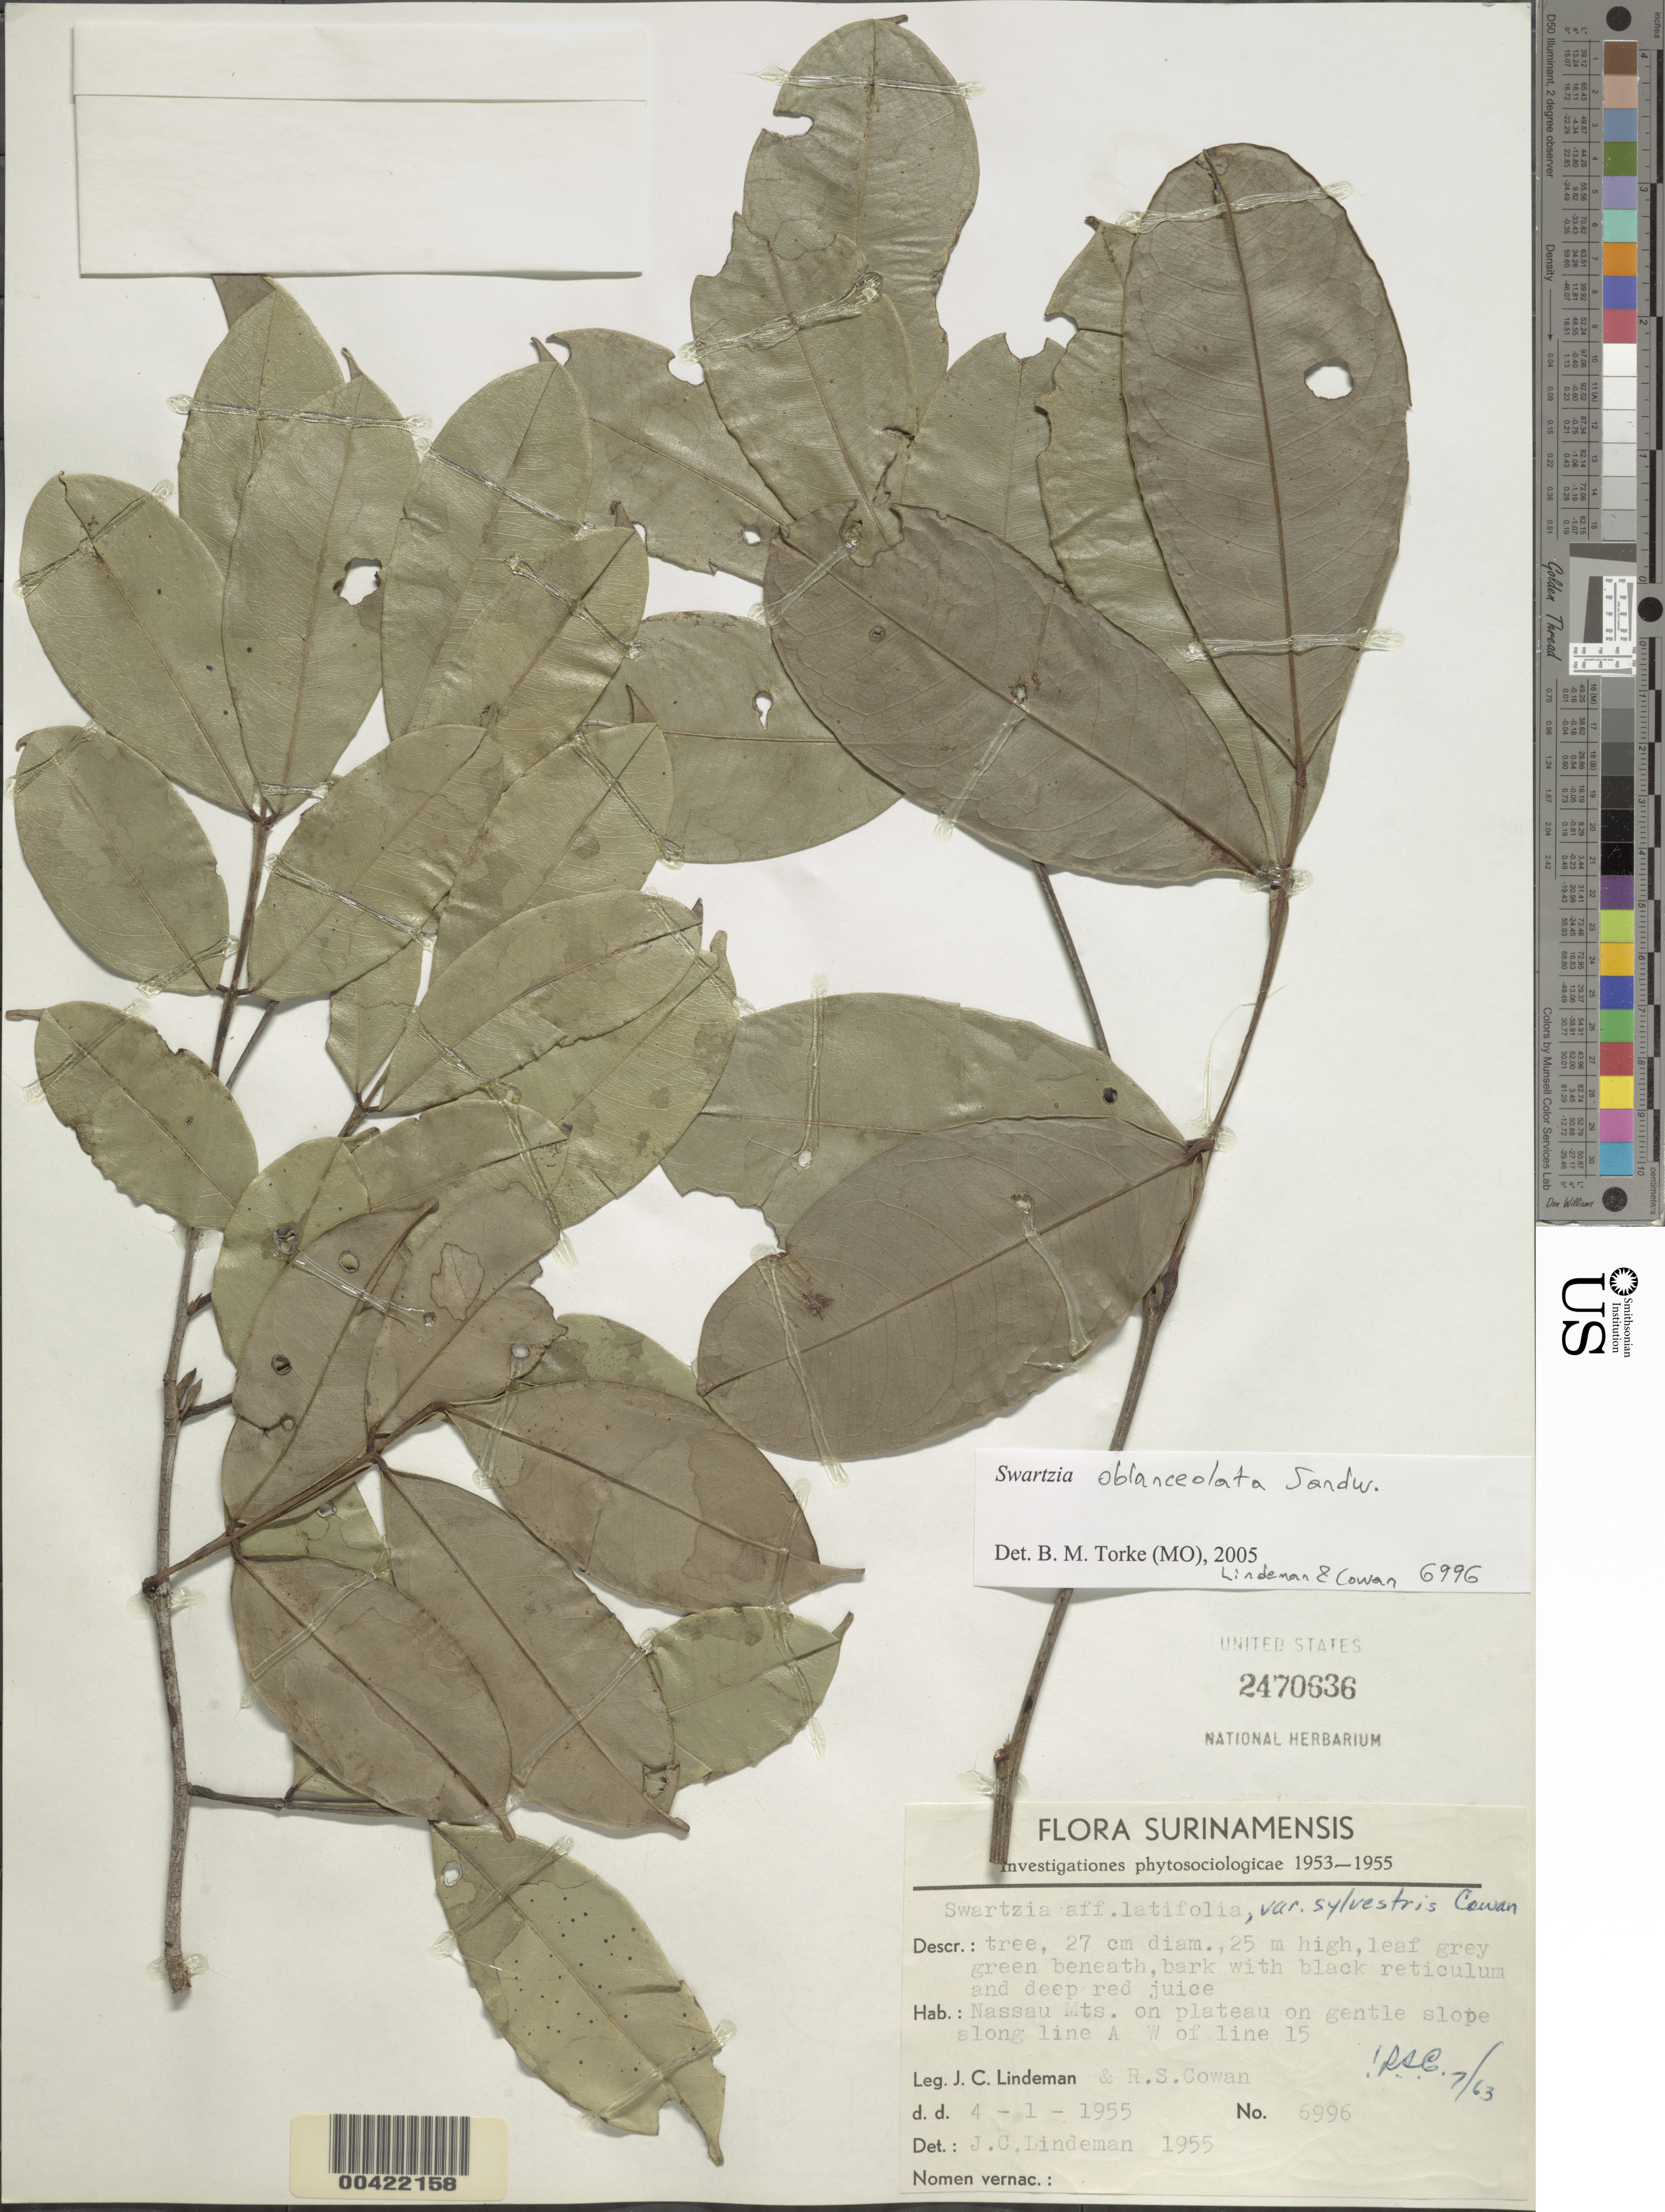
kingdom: Plantae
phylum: Tracheophyta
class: Magnoliopsida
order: Fabales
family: Fabaceae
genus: Swartzia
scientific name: Swartzia oblanceolata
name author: Sandwith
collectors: J. C. Lindeman & R. S. Cowan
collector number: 6996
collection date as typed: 04 Jan 1955 or 01 Apr 1955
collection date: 1955-01-04 or 1955-04-01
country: Suriname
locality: Nassau Mtns.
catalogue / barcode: US 2470636